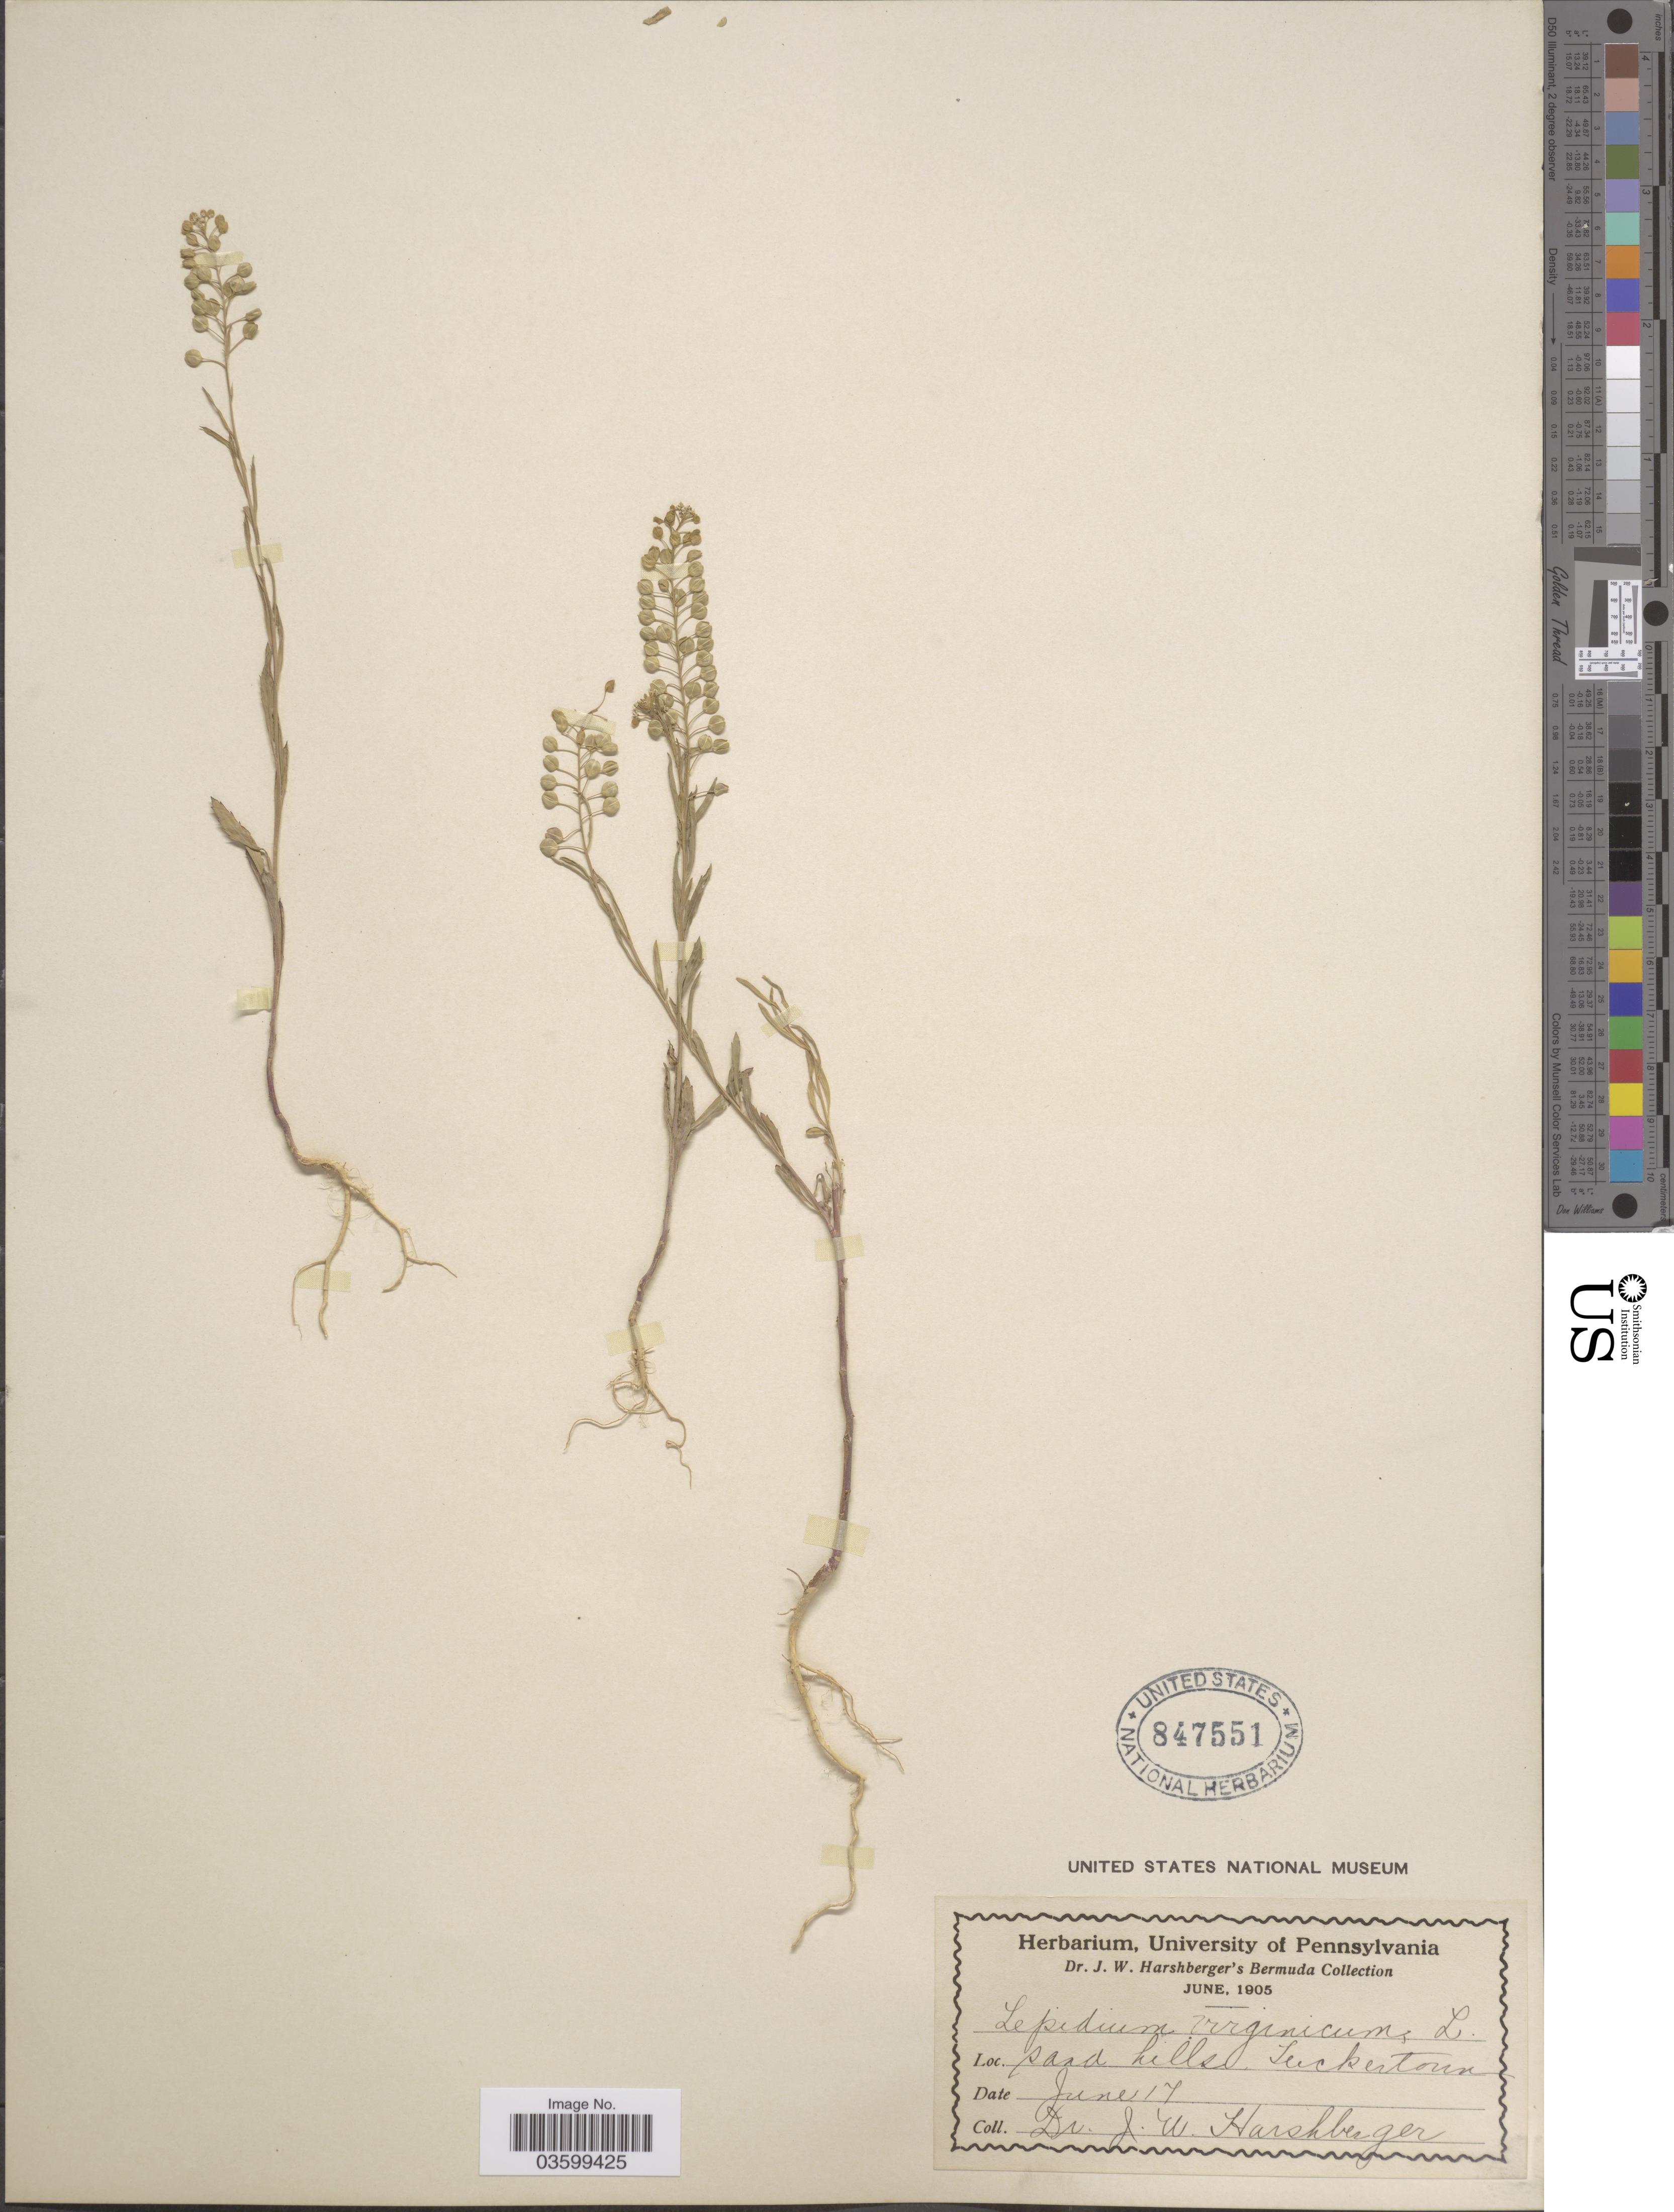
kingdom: Plantae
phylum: Tracheophyta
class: Magnoliopsida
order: Brassicales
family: Brassicaceae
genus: Lepidium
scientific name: Lepidium virginicum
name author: L.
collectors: J. W. Harshberger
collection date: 1905-06-17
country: Bermuda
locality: Bermuda. Sand hills Tuckertown.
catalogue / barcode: US 847551